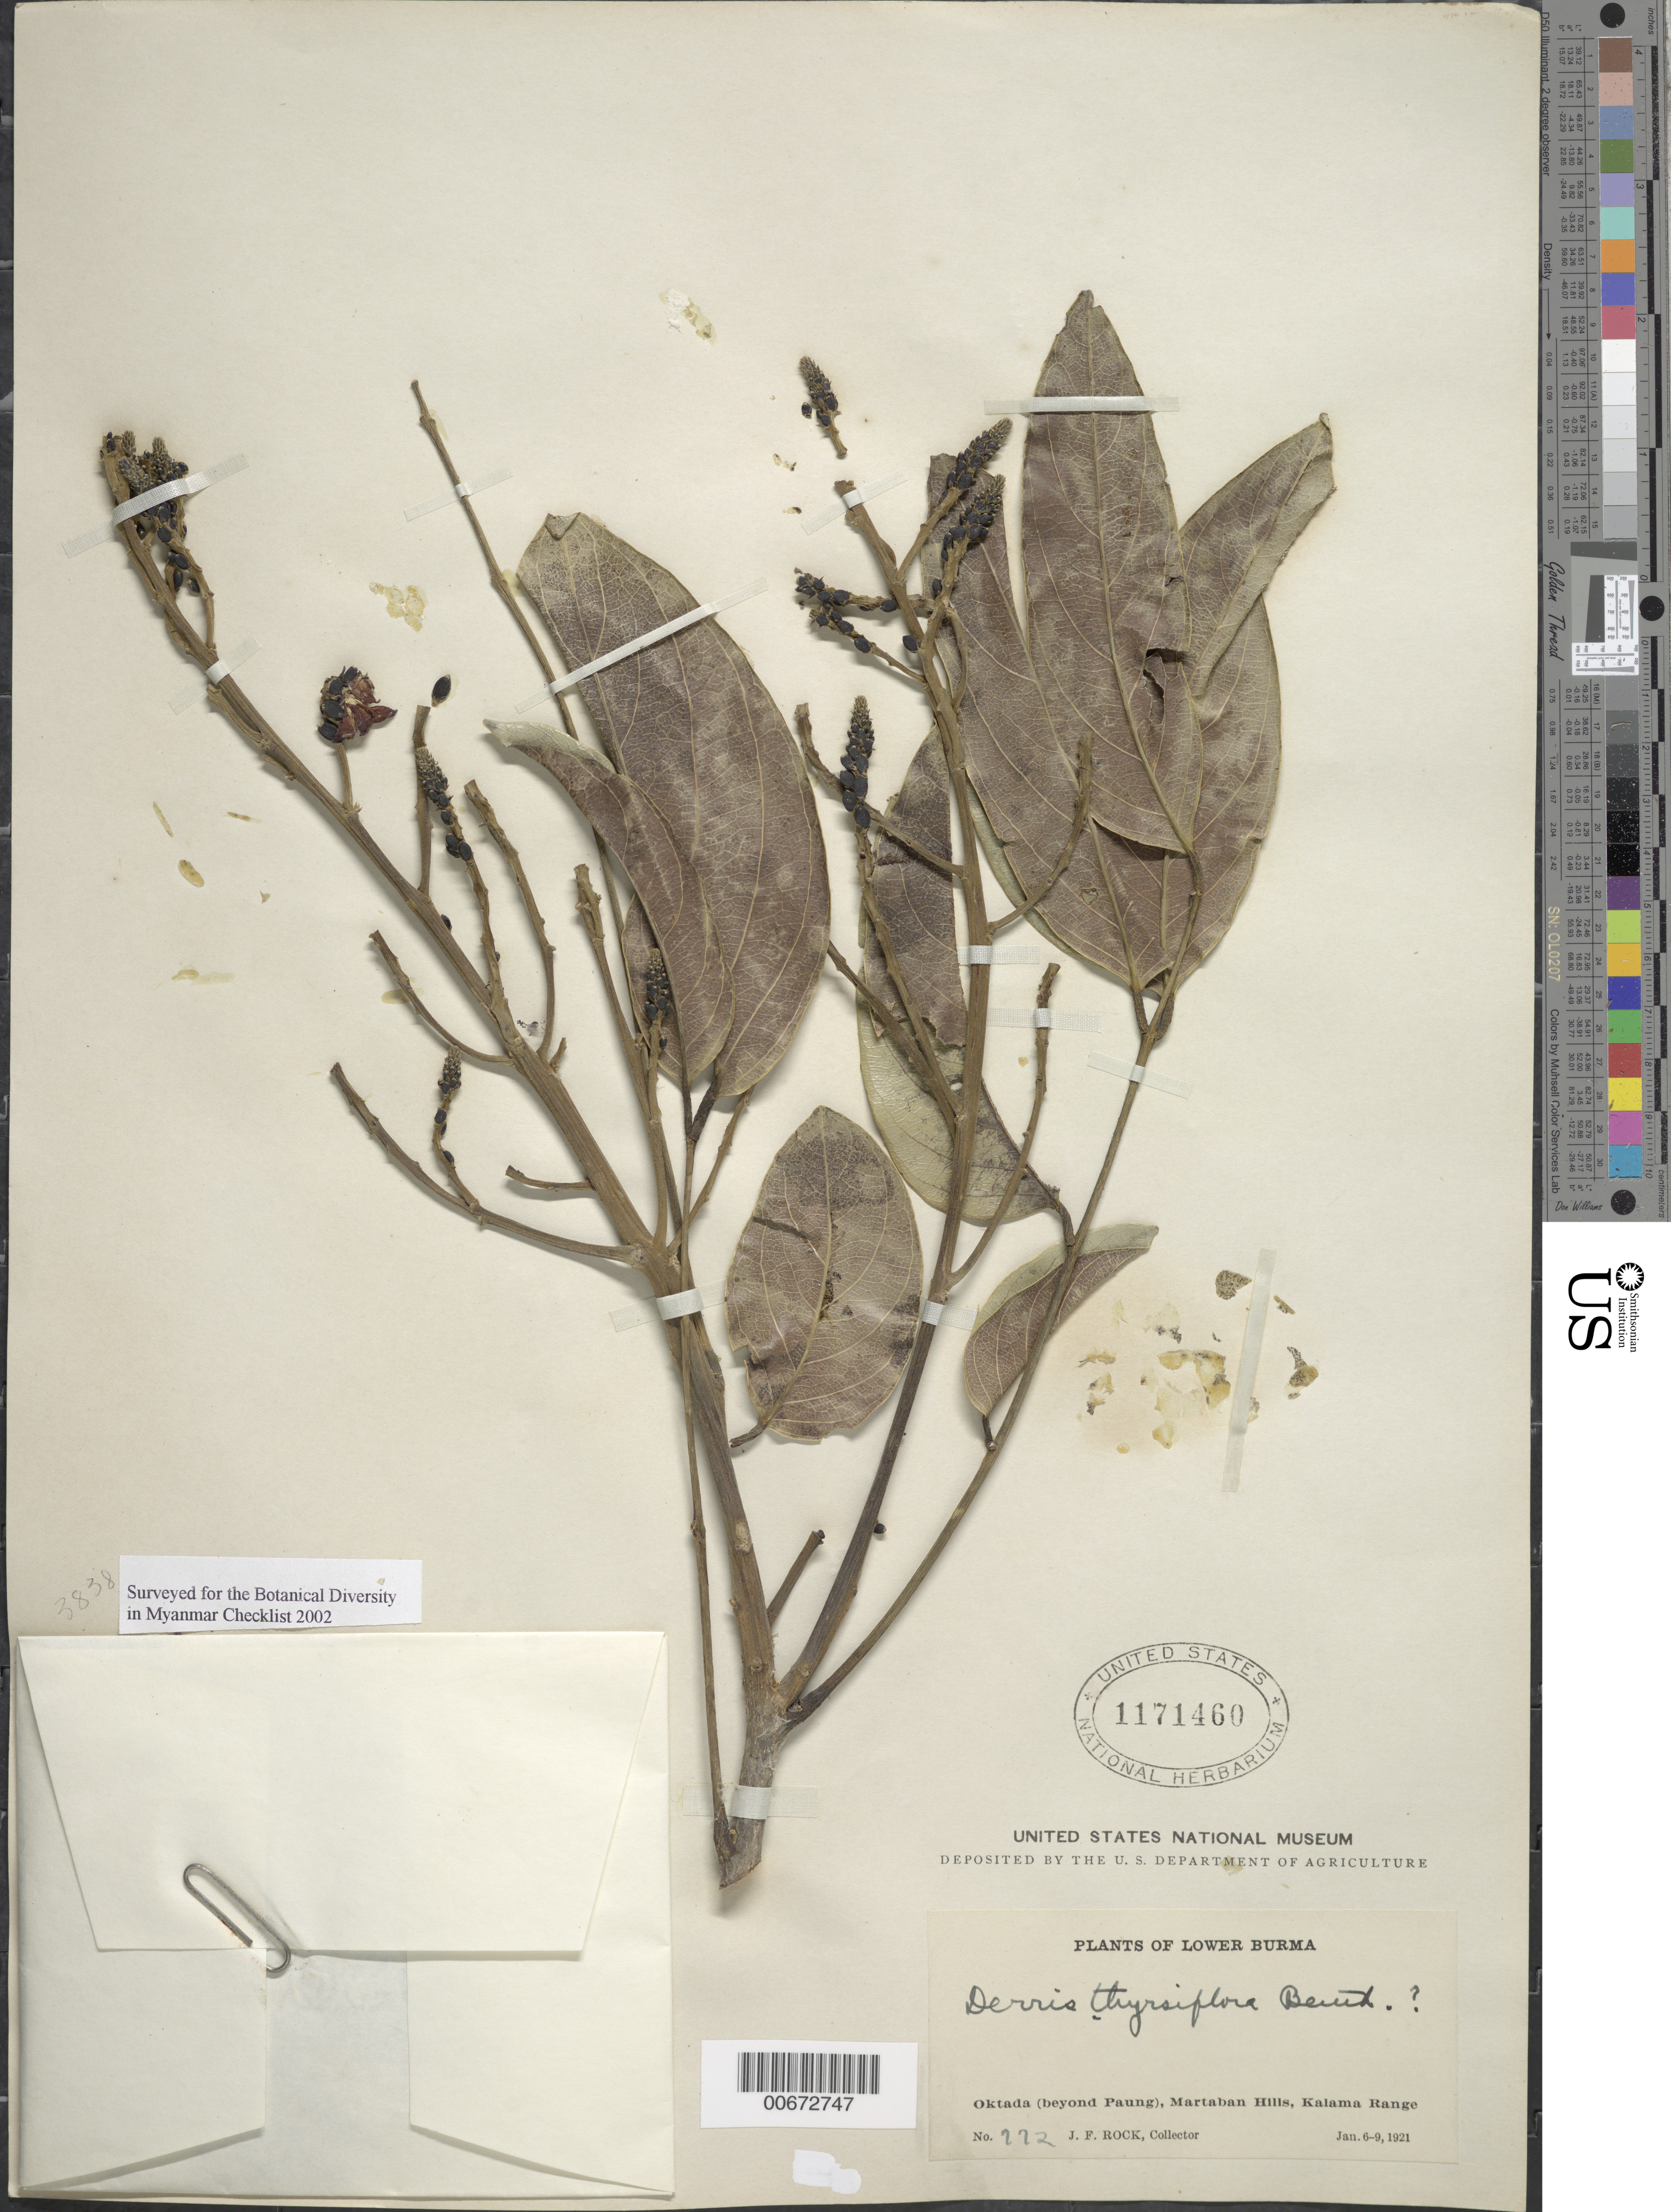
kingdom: Plantae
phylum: Tracheophyta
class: Magnoliopsida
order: Fabales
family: Fabaceae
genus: Aganope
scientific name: Aganope thyrsiflora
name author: (Benth.) Polhill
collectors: J. F. Rock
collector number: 772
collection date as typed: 06 Jan 1921 to 09 Jan 1921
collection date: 1921-01-06/1921-01-09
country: Myanmar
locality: Lower Burma, Oktada, beyond Paung, Martaban Hills, Kalama Range.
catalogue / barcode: US 1171460